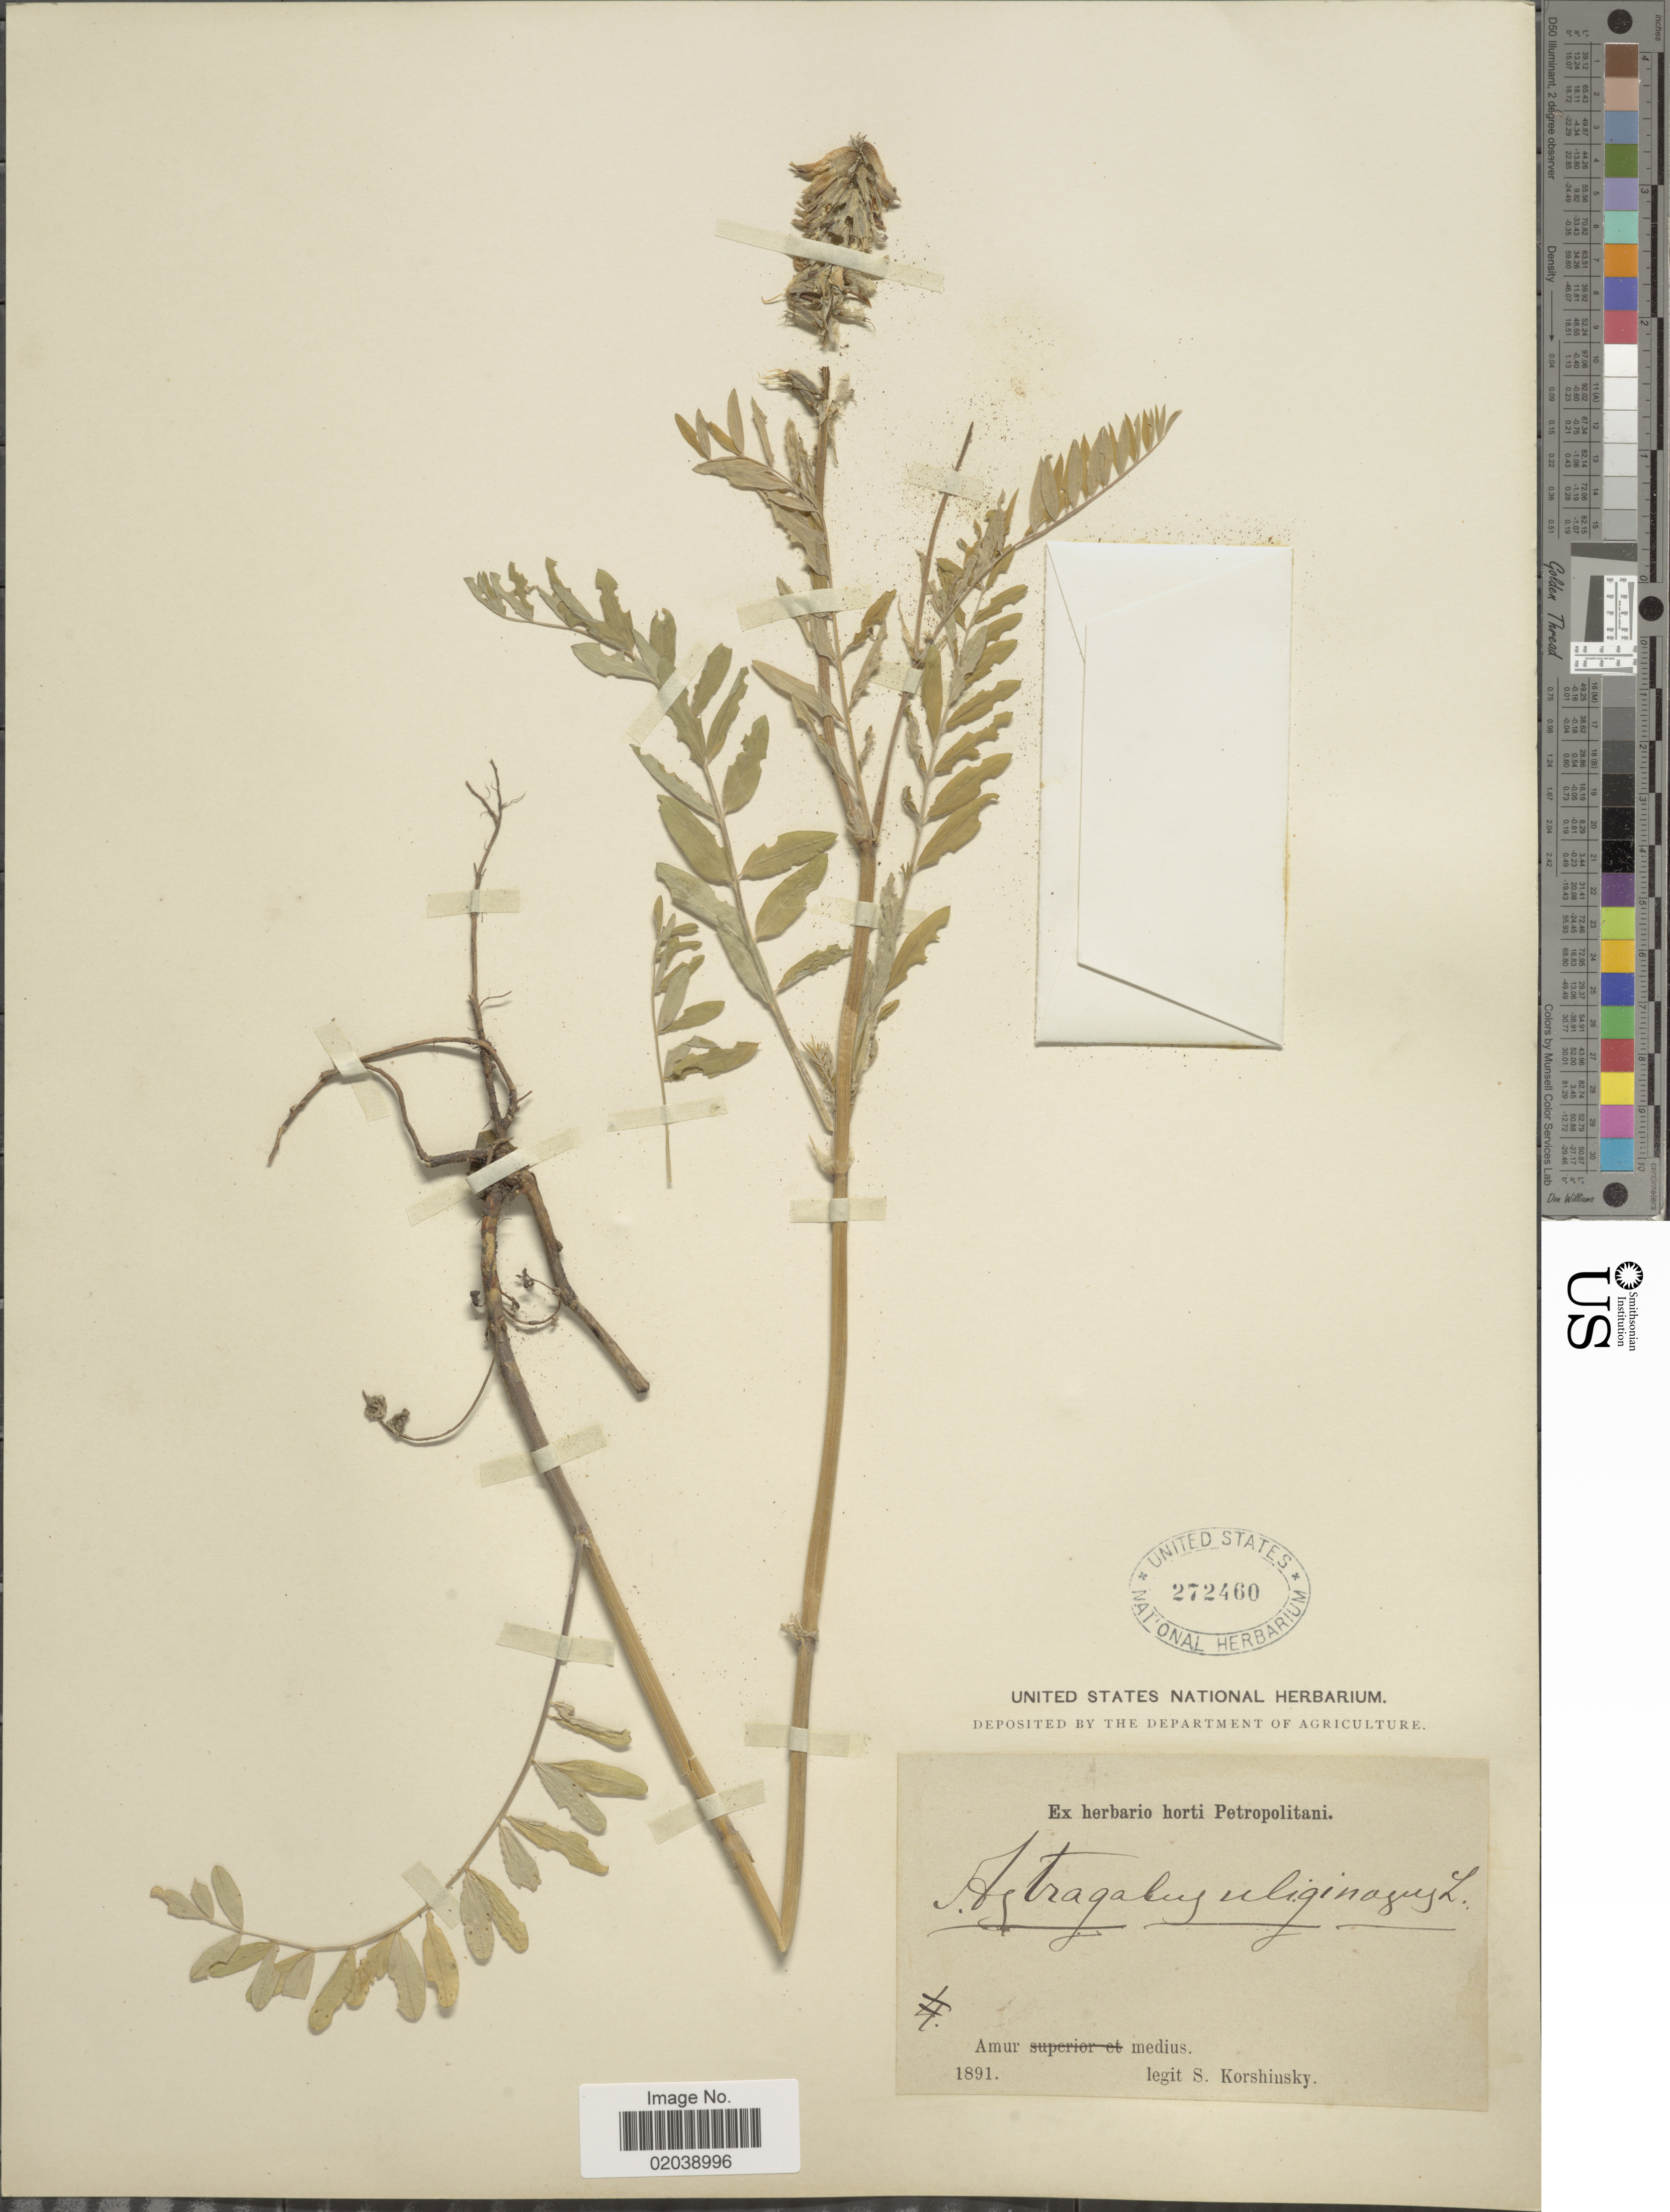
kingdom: Plantae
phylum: Tracheophyta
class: Magnoliopsida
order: Fabales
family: Fabaceae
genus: Astragalus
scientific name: Astragalus uliginosus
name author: L.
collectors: S. I. Korshinsky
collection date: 1891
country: Russian Federation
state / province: Amur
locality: Amur medius.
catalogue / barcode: US 272460